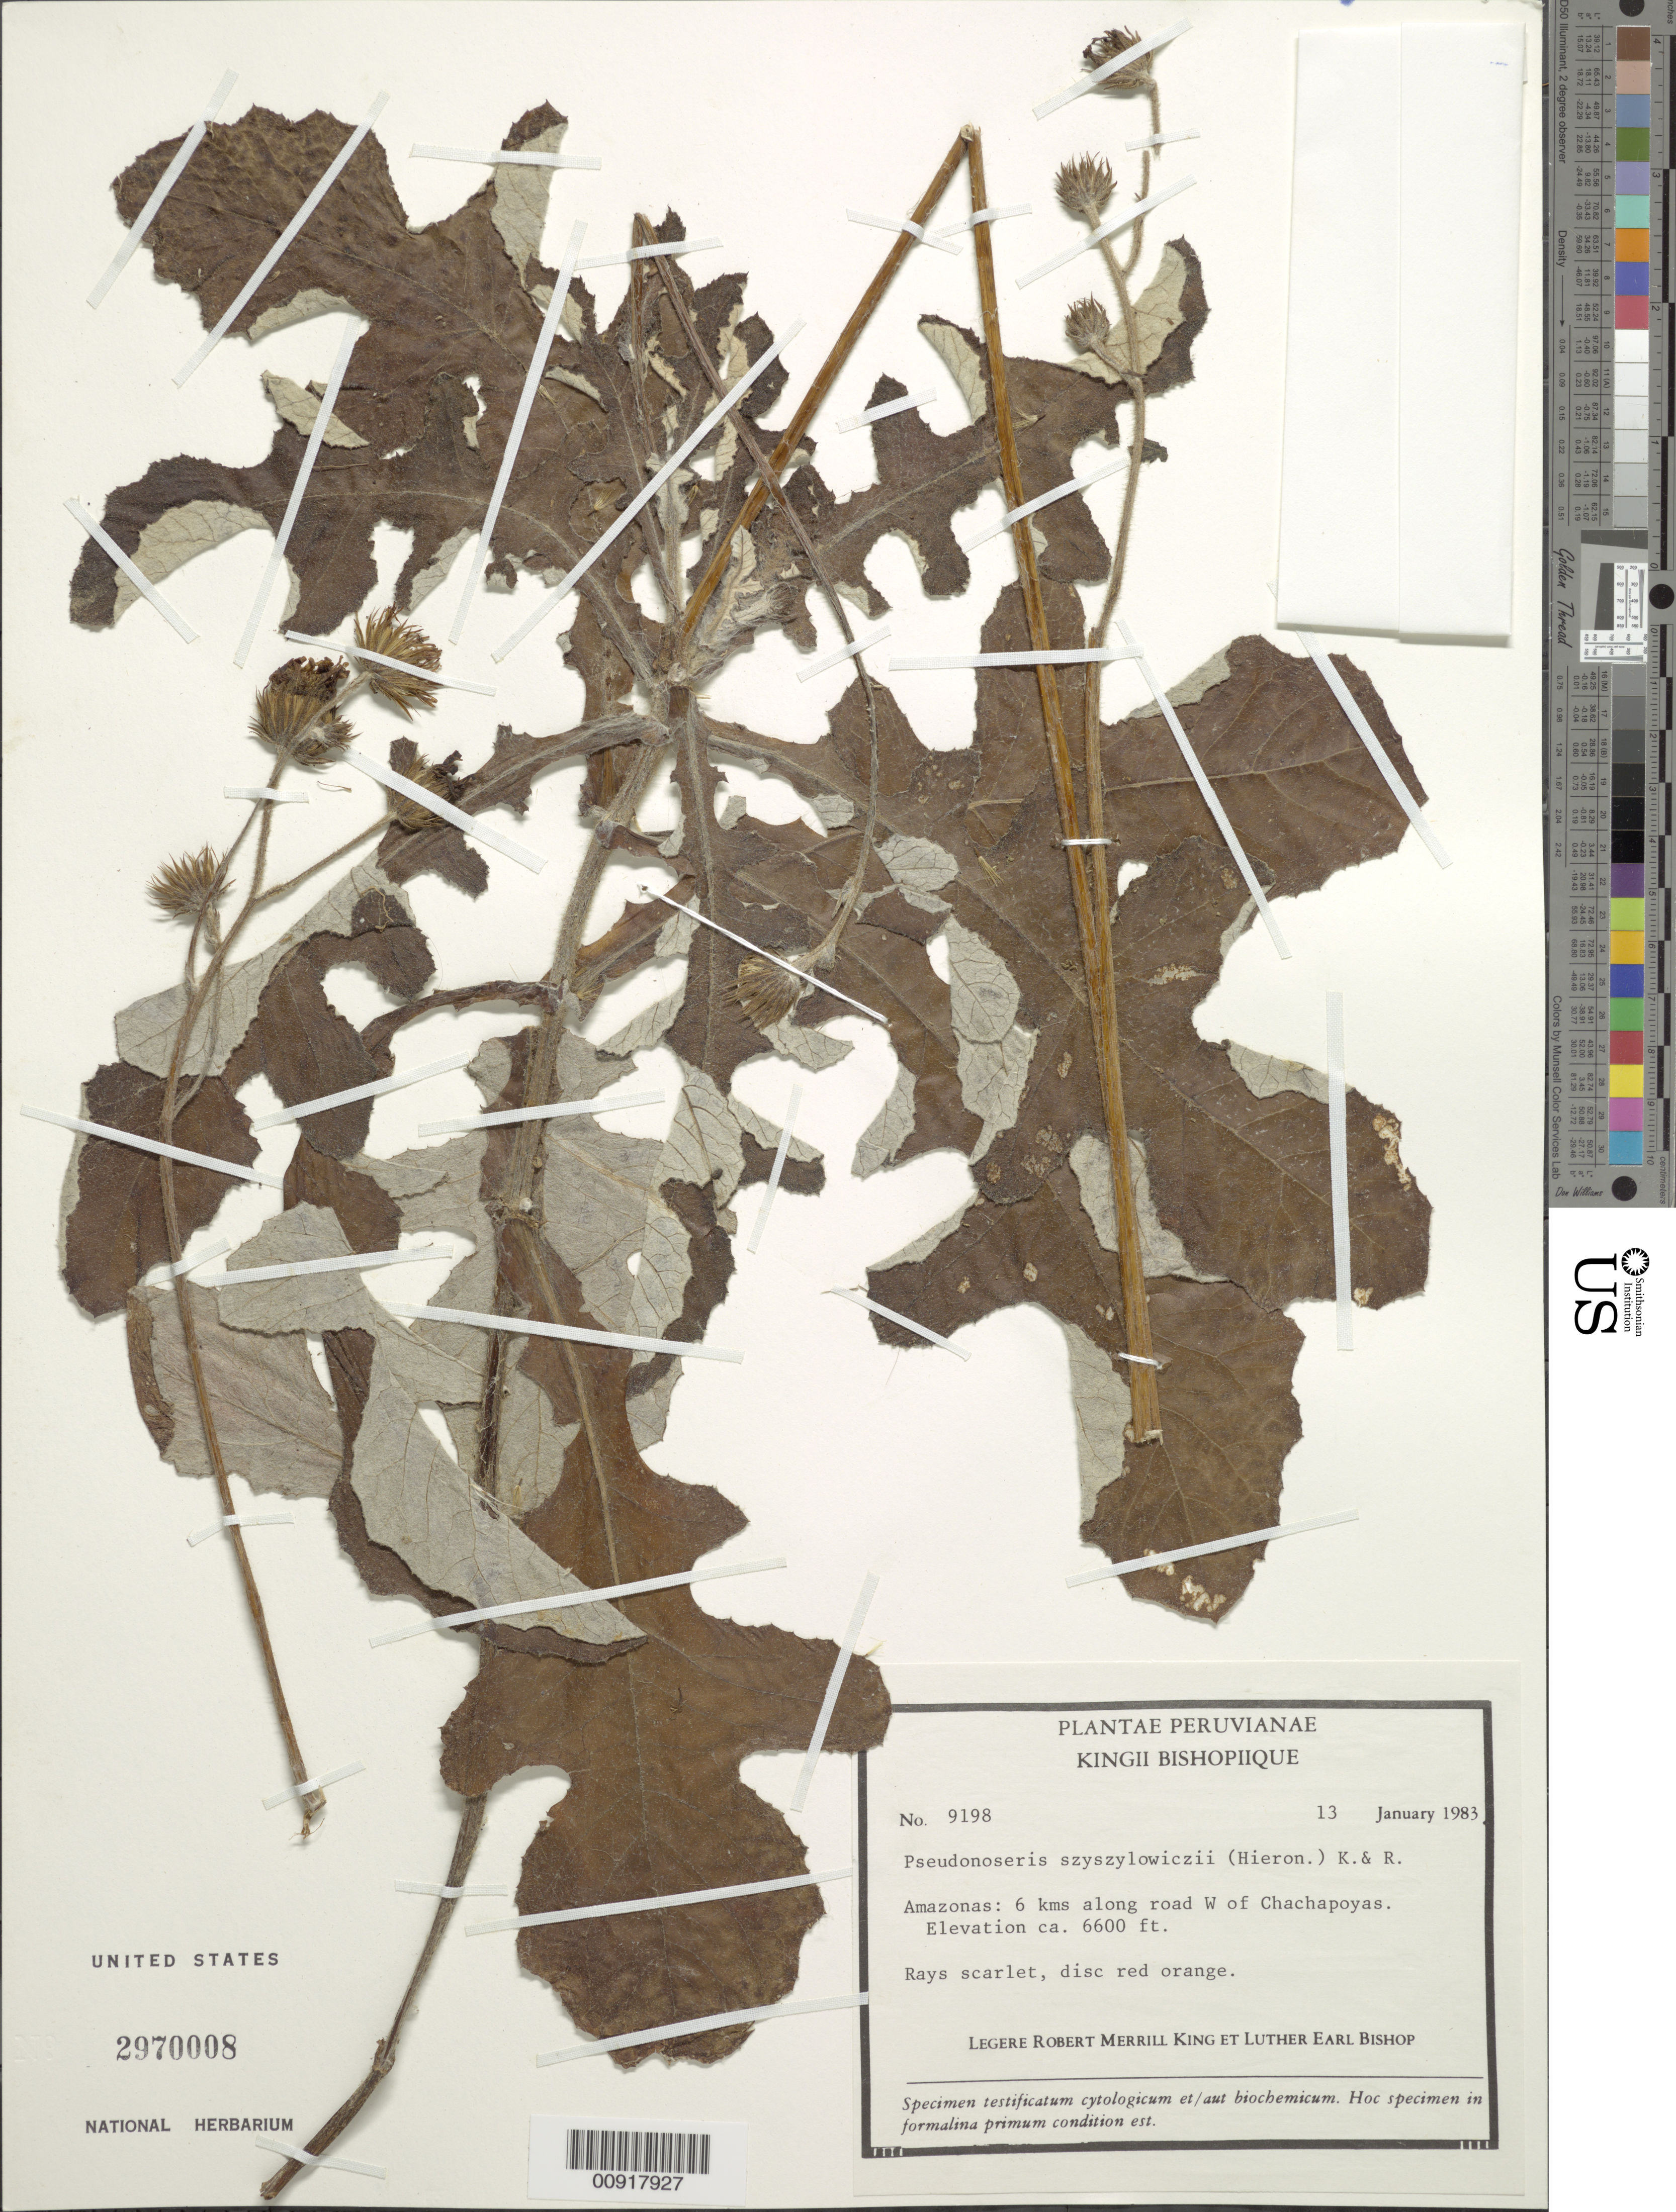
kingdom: Plantae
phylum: Tracheophyta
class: Magnoliopsida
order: Asterales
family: Asteraceae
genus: Pseudonoseris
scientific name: Pseudonoseris szyszylowiczii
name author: (Hieron.) H. Rob. & Brettell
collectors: R. M. King & L. E. Bishop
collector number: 9198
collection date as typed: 13 January 1983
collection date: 1983-01-13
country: Peru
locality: Amazonas: 6 km along road W of Chachapoyas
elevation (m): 2012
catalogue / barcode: US 2970008